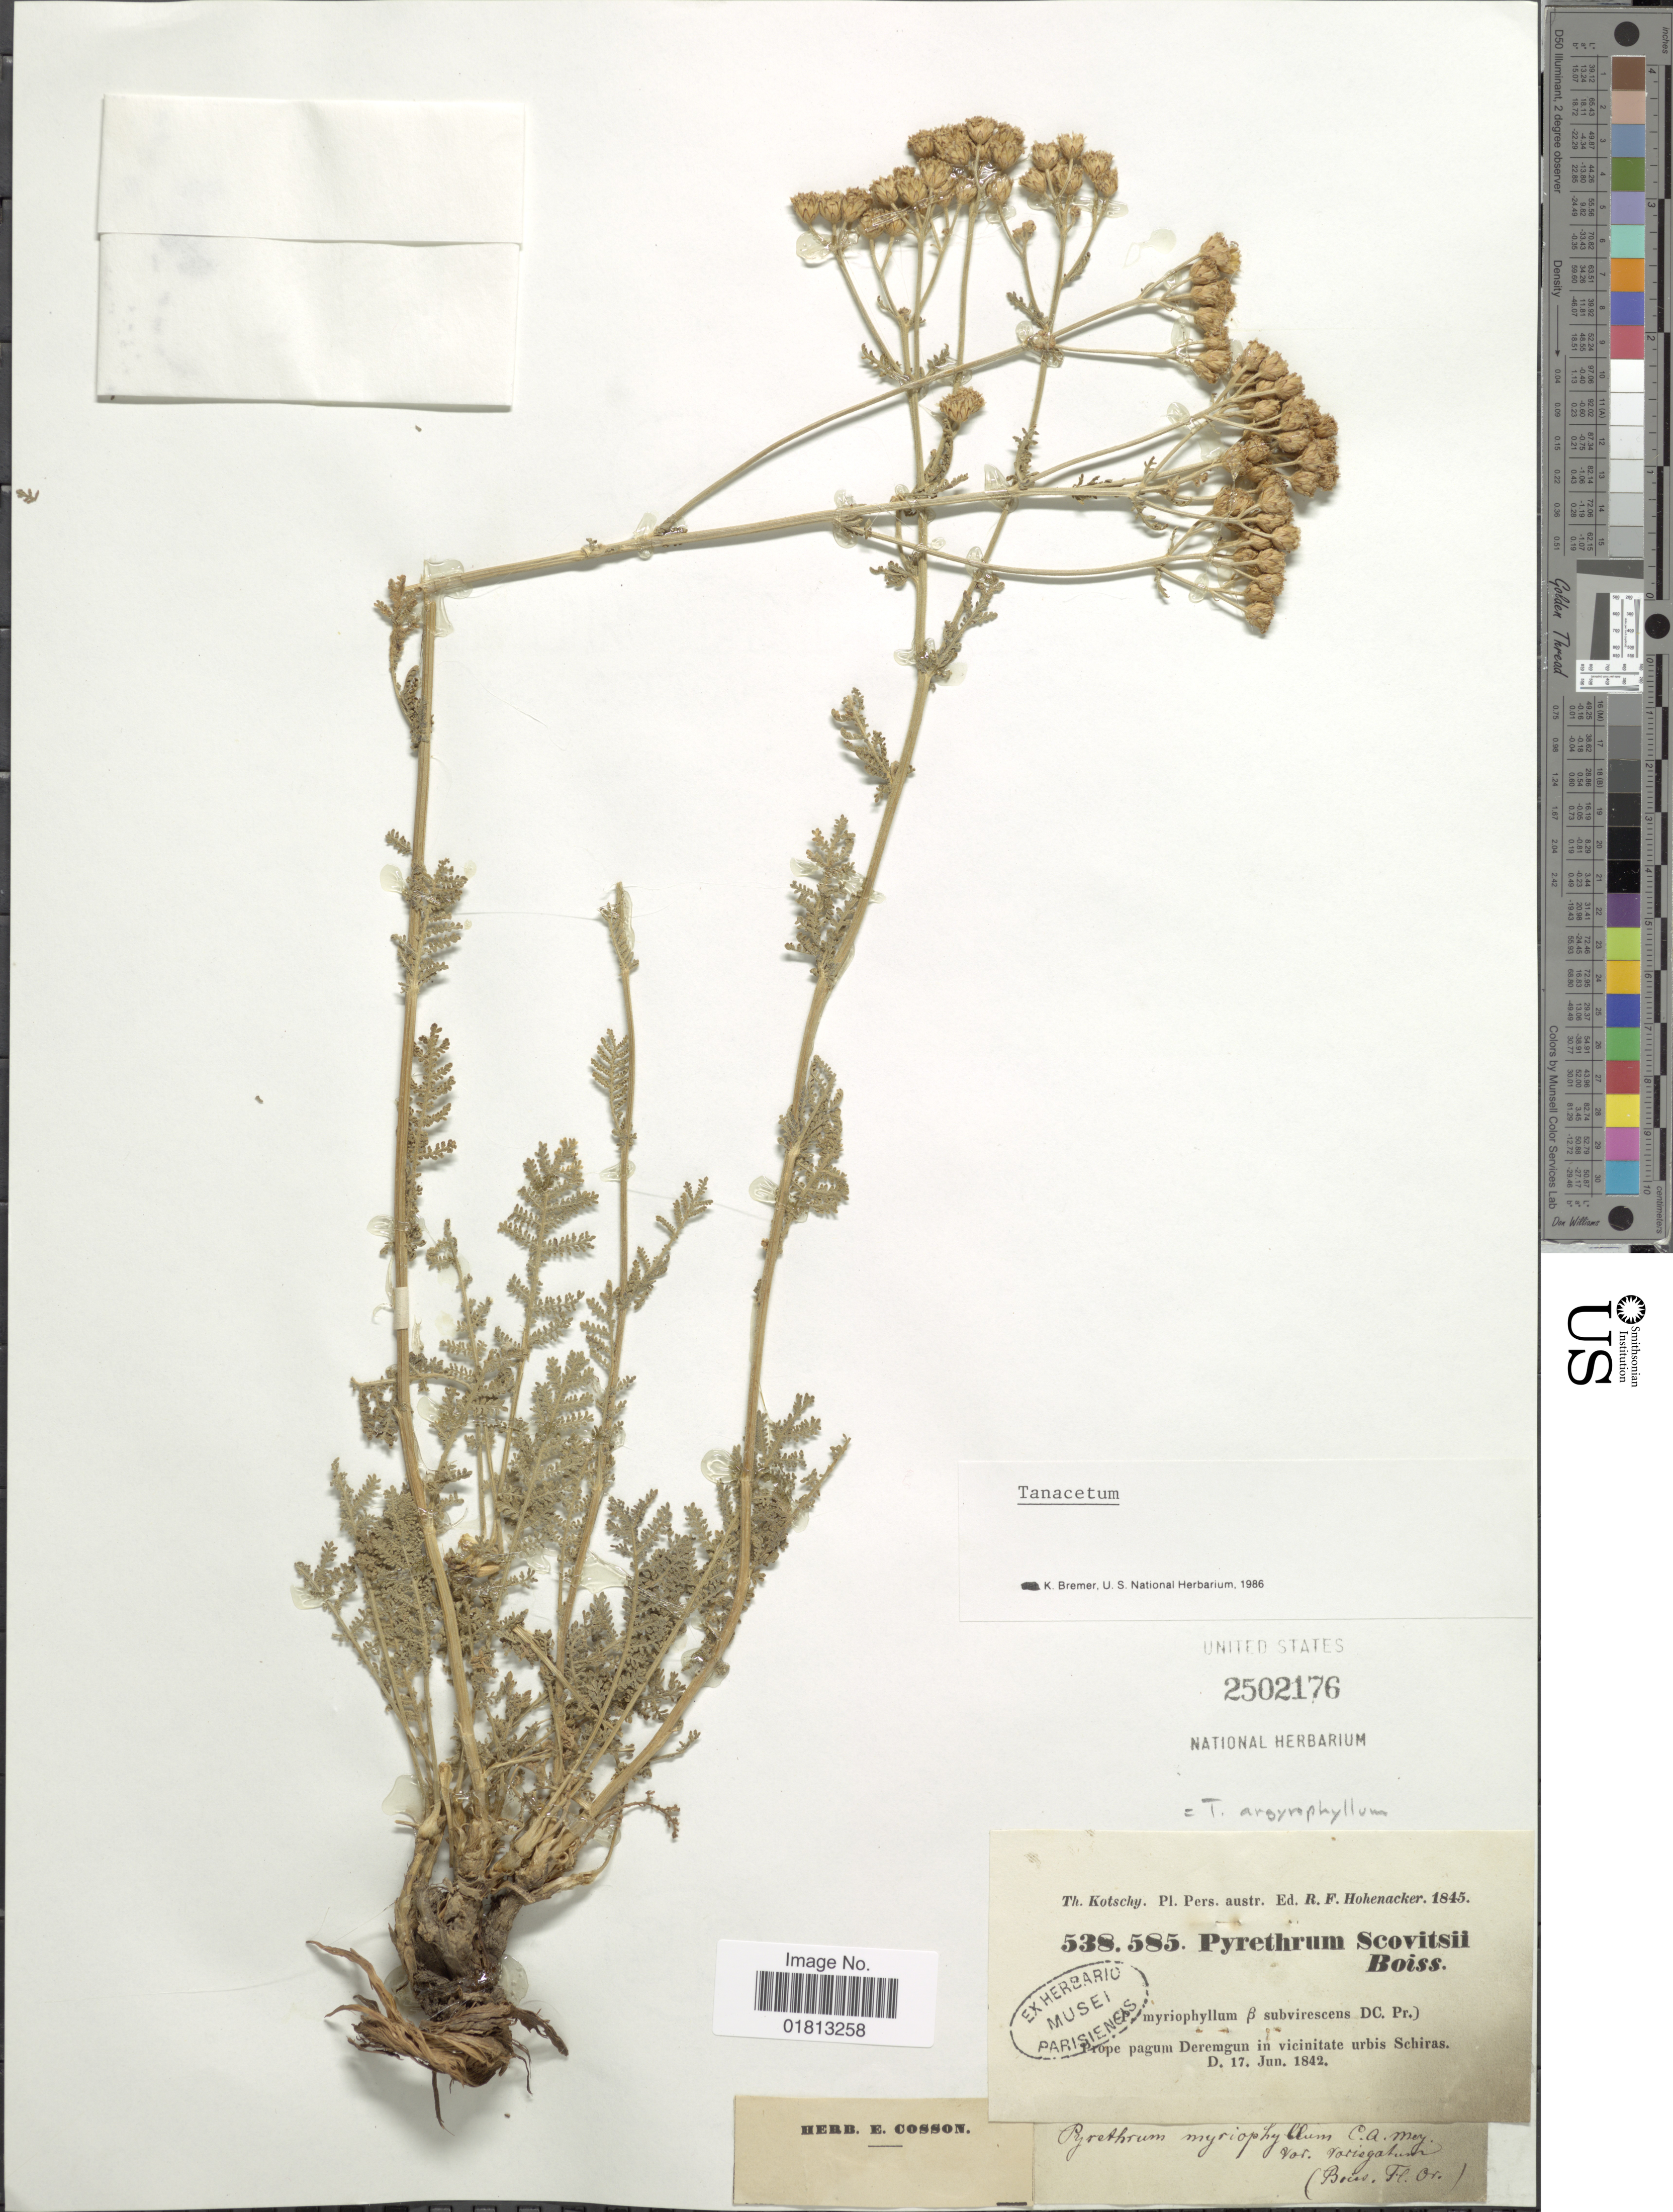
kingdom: Plantae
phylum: Tracheophyta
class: Magnoliopsida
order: Asterales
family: Asteraceae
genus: Tanacetum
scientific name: Tanacetum argyrophyllum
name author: (C. Koch) Tzvelev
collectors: K. G. Kotschy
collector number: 538/585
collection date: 1842-06-17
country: Iran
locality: Prope pagum Deremgun in vicinitate urbis Schiras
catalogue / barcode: US 2502176